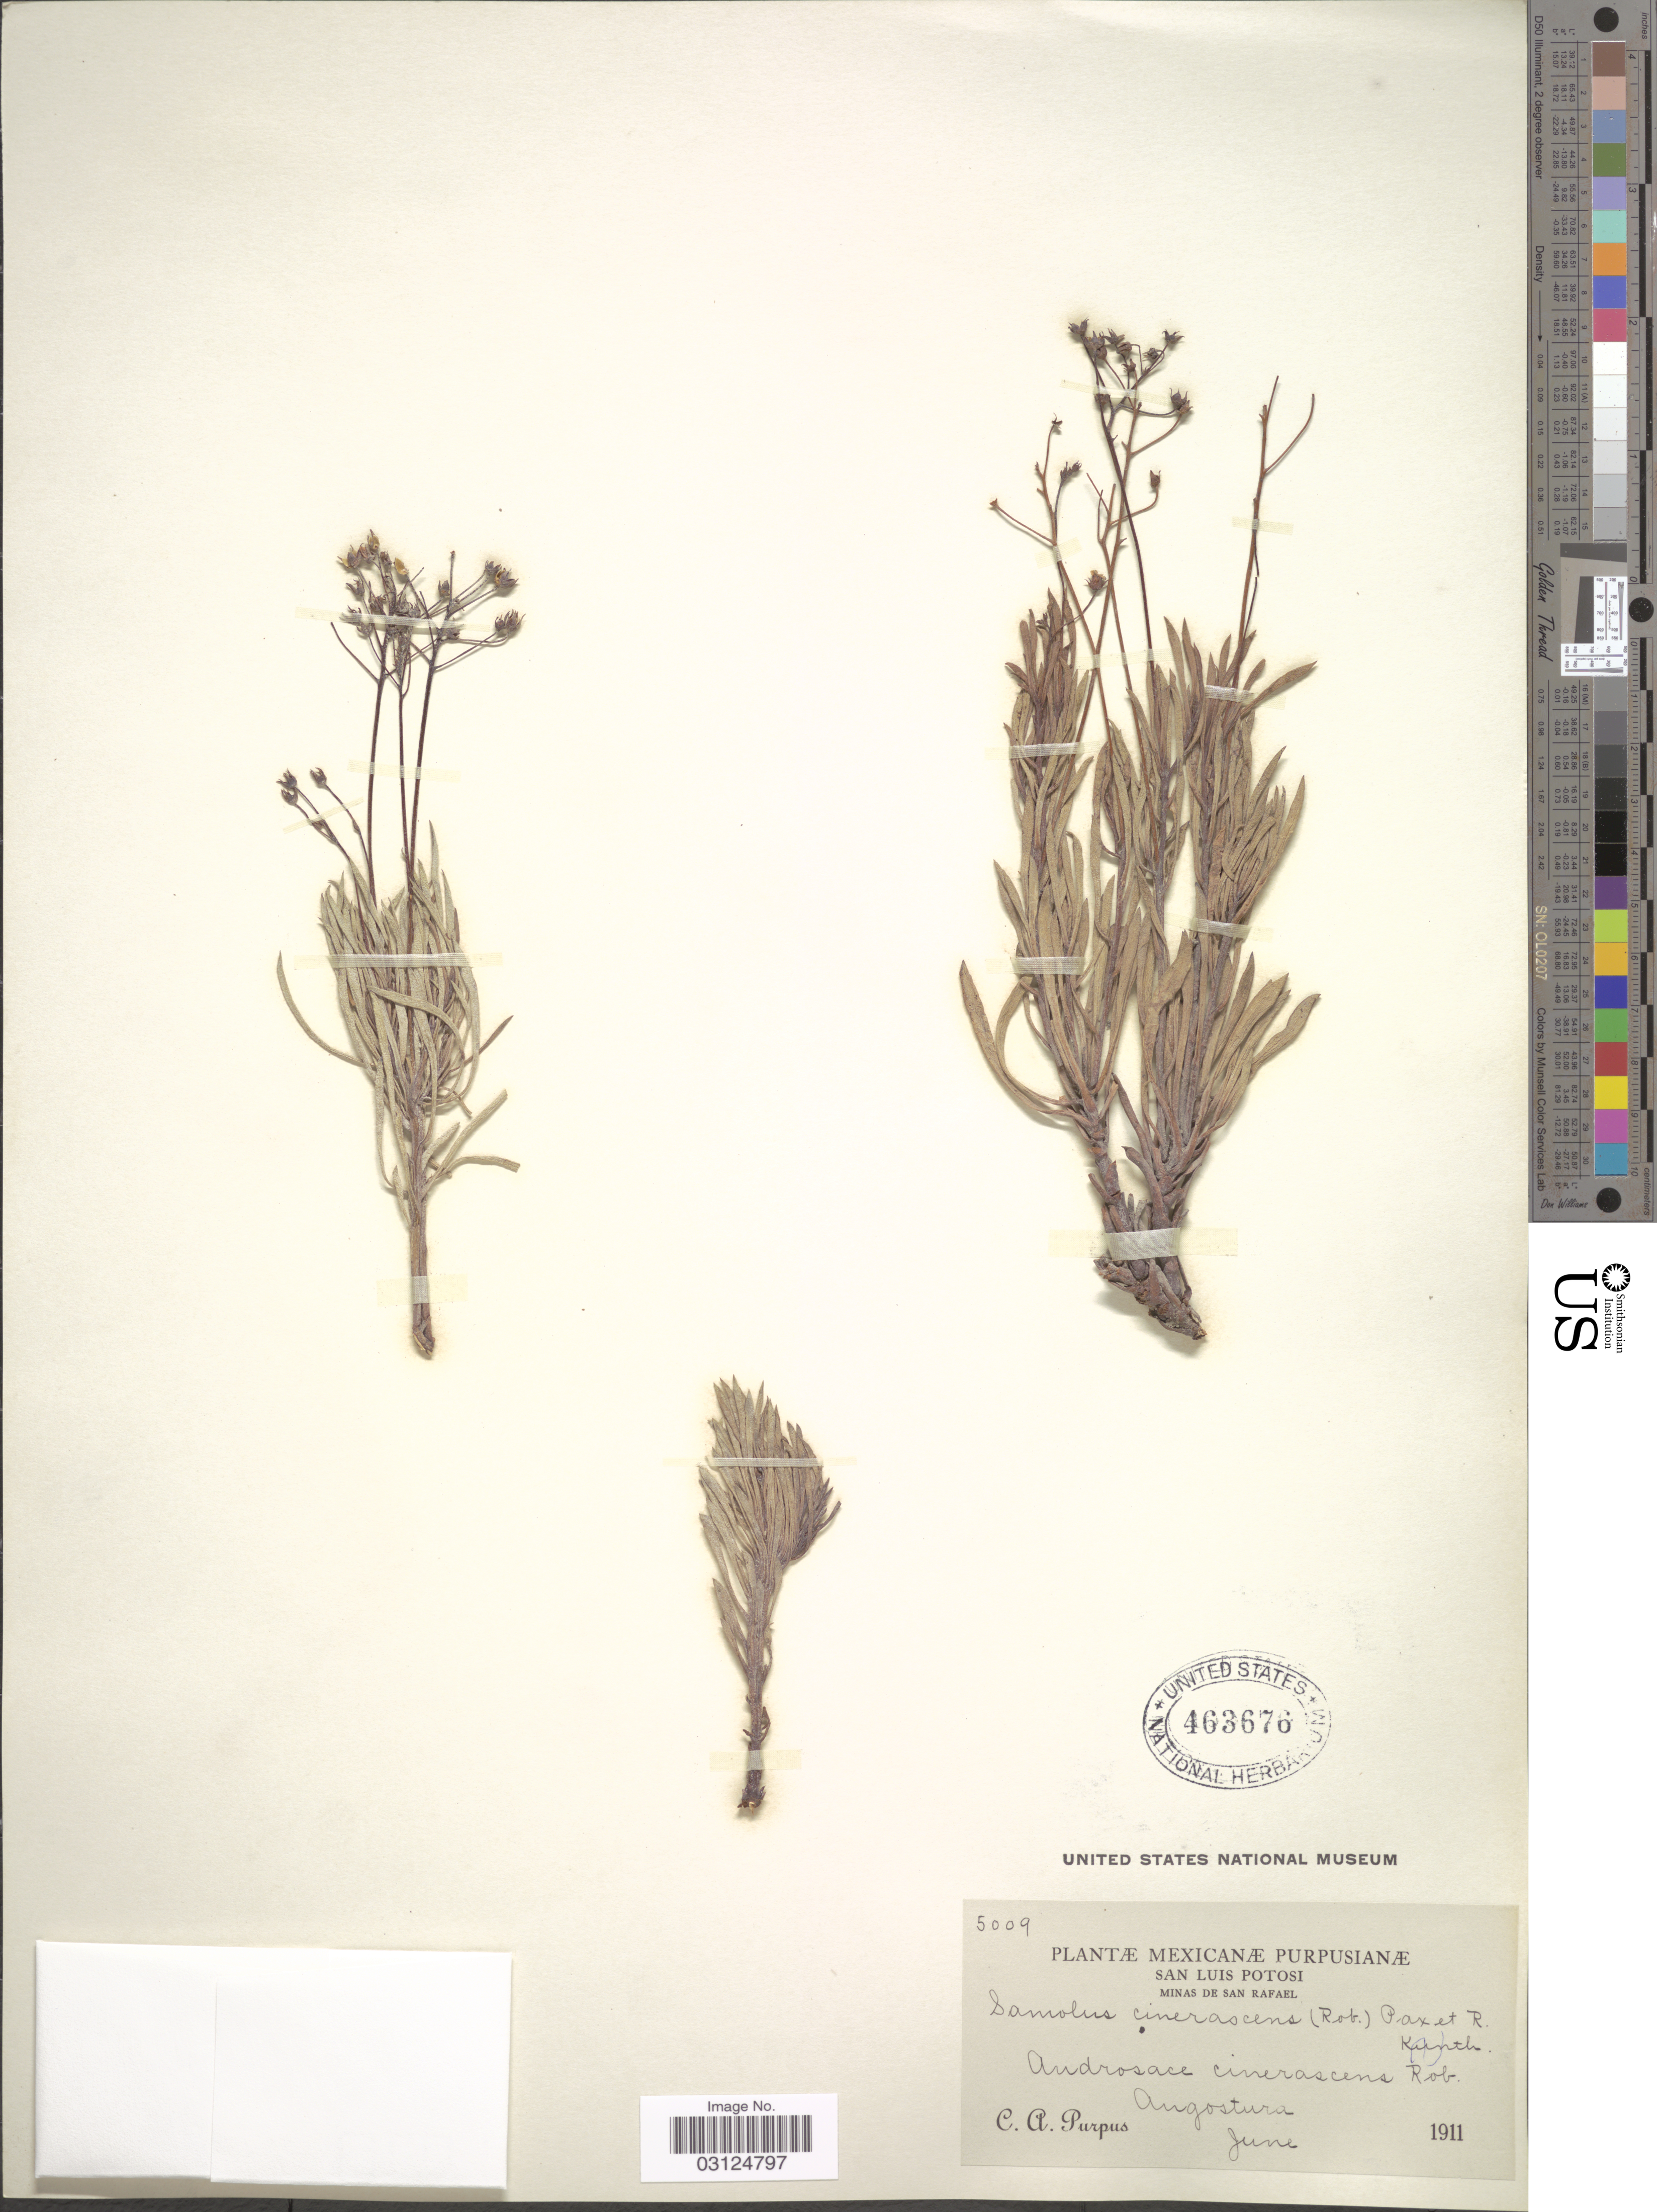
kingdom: Plantae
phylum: Tracheophyta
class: Magnoliopsida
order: Ericales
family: Primulaceae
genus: Samolus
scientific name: Samolus cinerascens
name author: (B.L. Rob.) Pax & R. Knuth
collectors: C. A. Purpus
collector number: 5009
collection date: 1911-06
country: Mexico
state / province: San Luis Potosí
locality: Minas de San Rafael. Angostura.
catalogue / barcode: US 463676